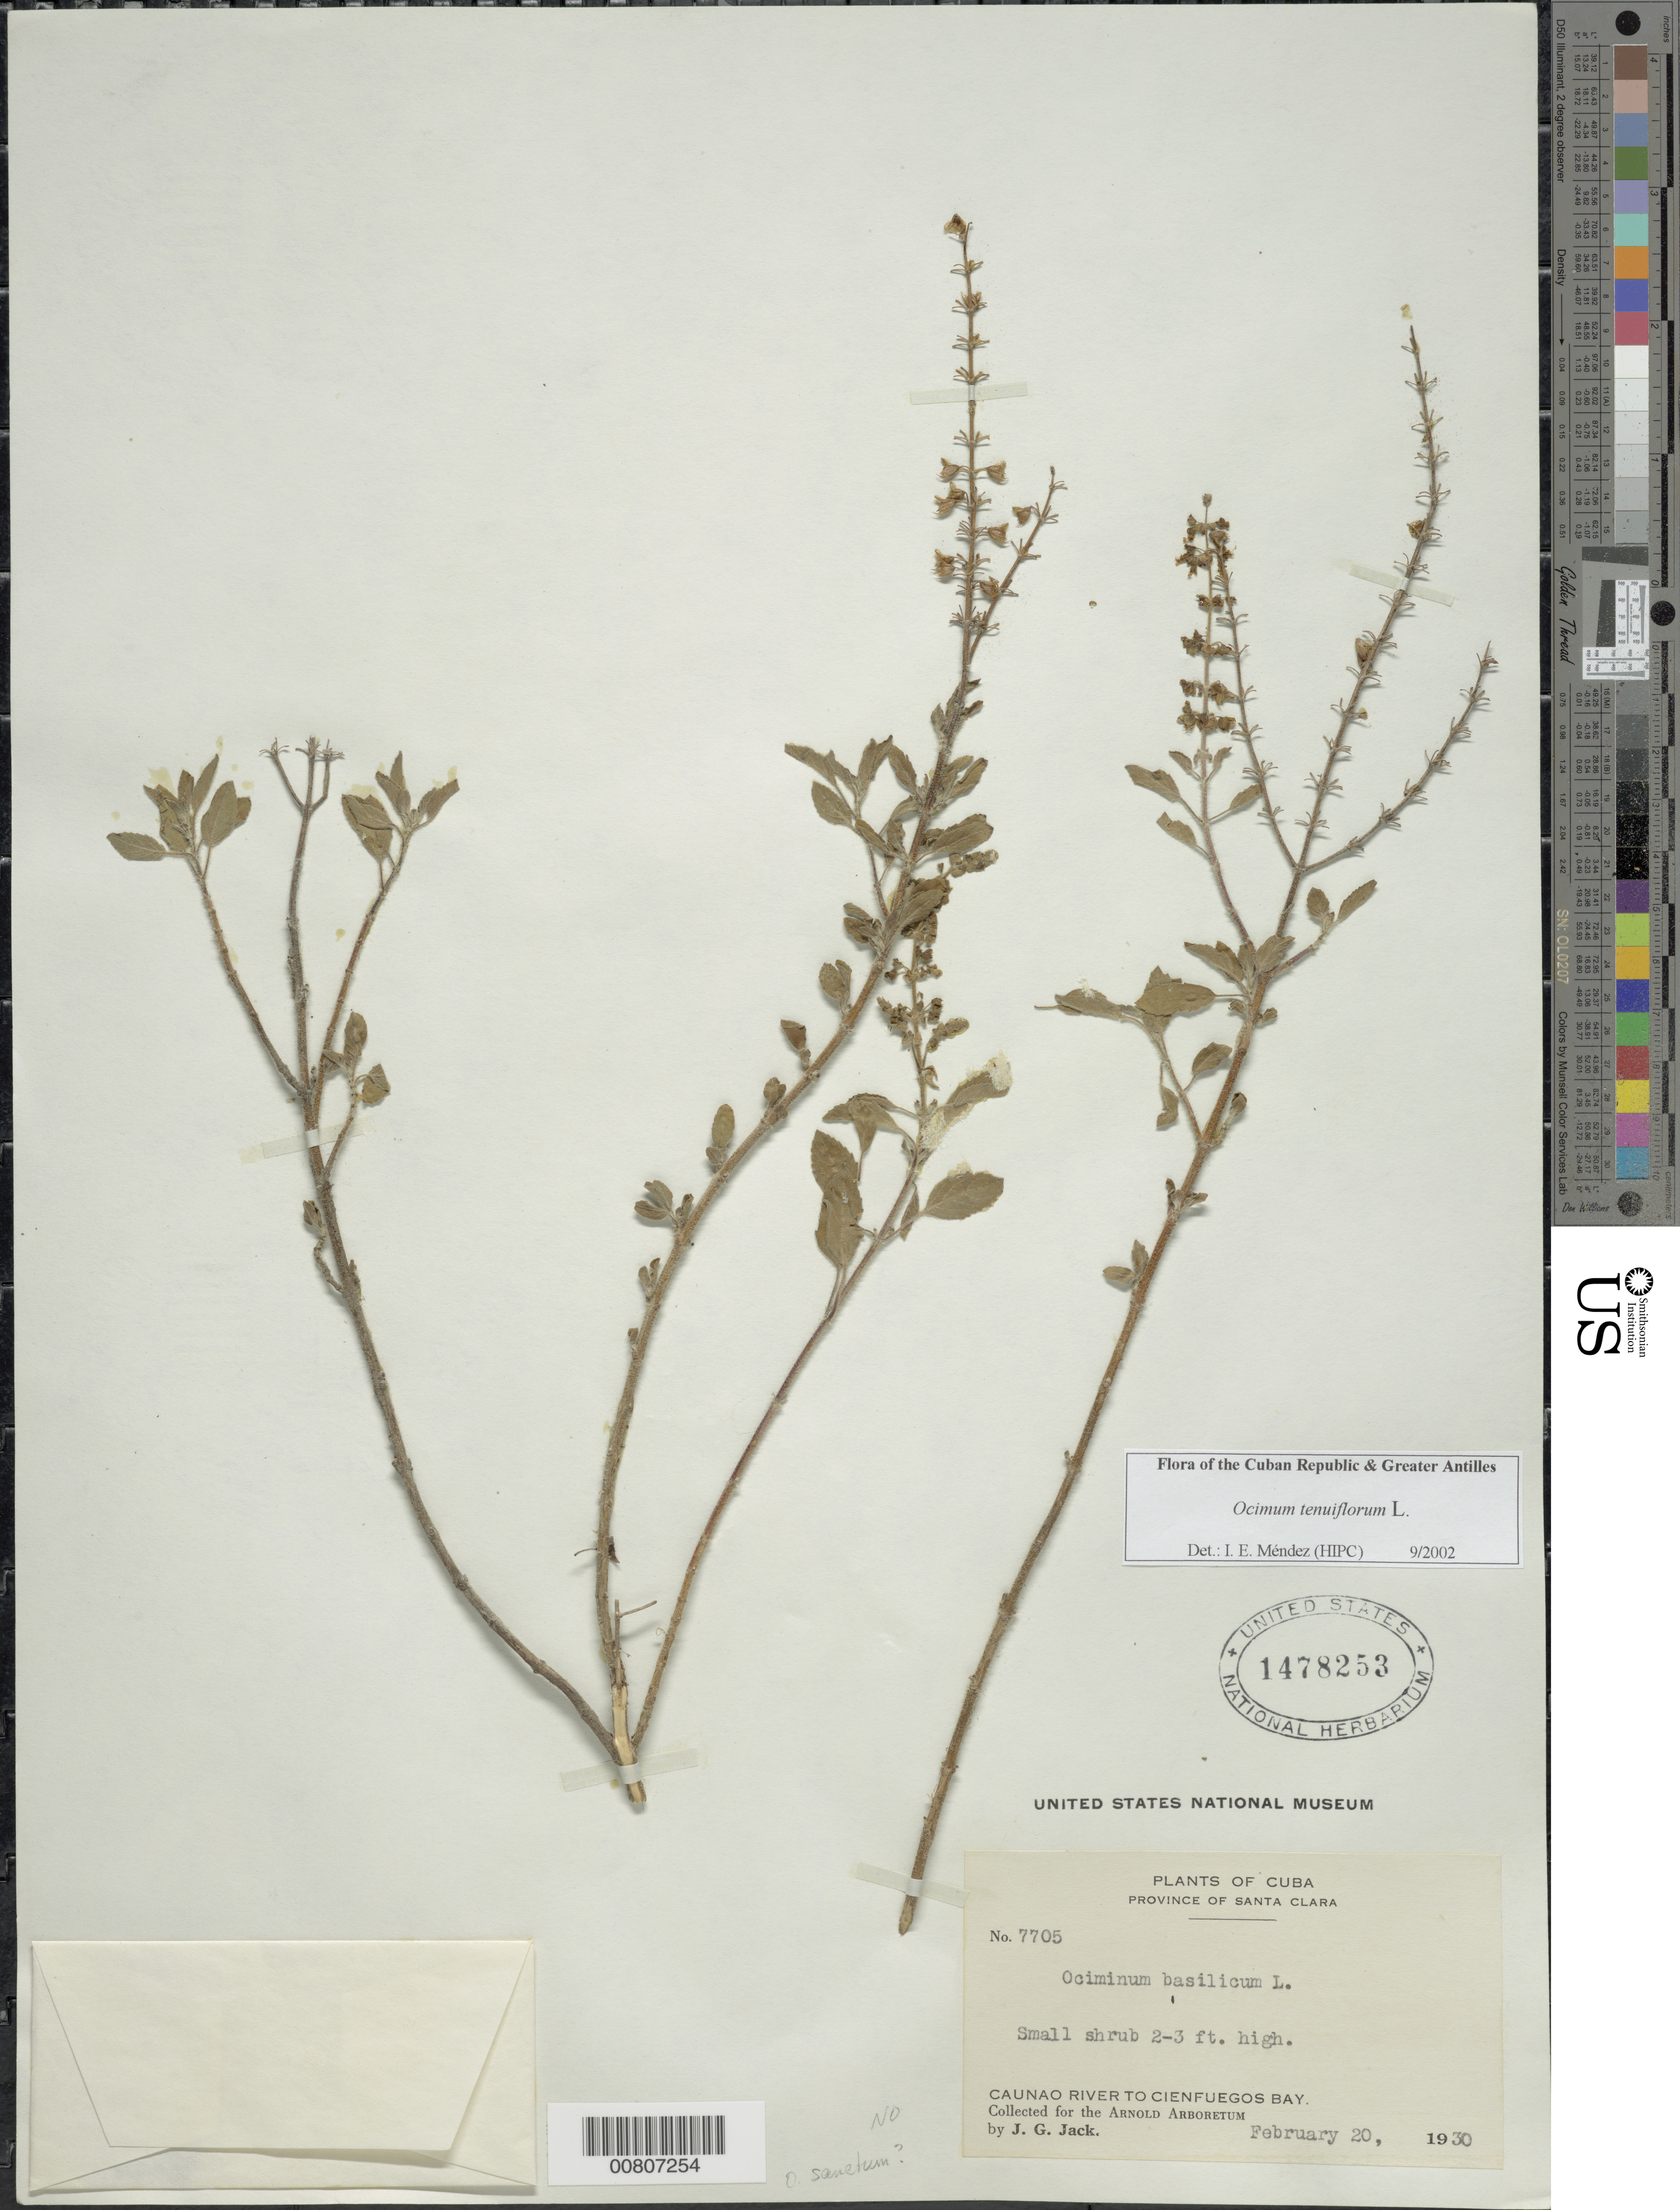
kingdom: Plantae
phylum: Tracheophyta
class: Magnoliopsida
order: Lamiales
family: Lamiaceae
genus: Ocimum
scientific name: Ocimum tenuiflorum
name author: L.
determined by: Méndez, Isidro E., (HIPC)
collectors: J. G. Jack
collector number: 7705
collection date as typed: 20 Feb 1930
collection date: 1930-02-20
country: Cuba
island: Cuba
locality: Santa Clara Prov , Caunao R to Cienfuegos Bay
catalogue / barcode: US 1478253